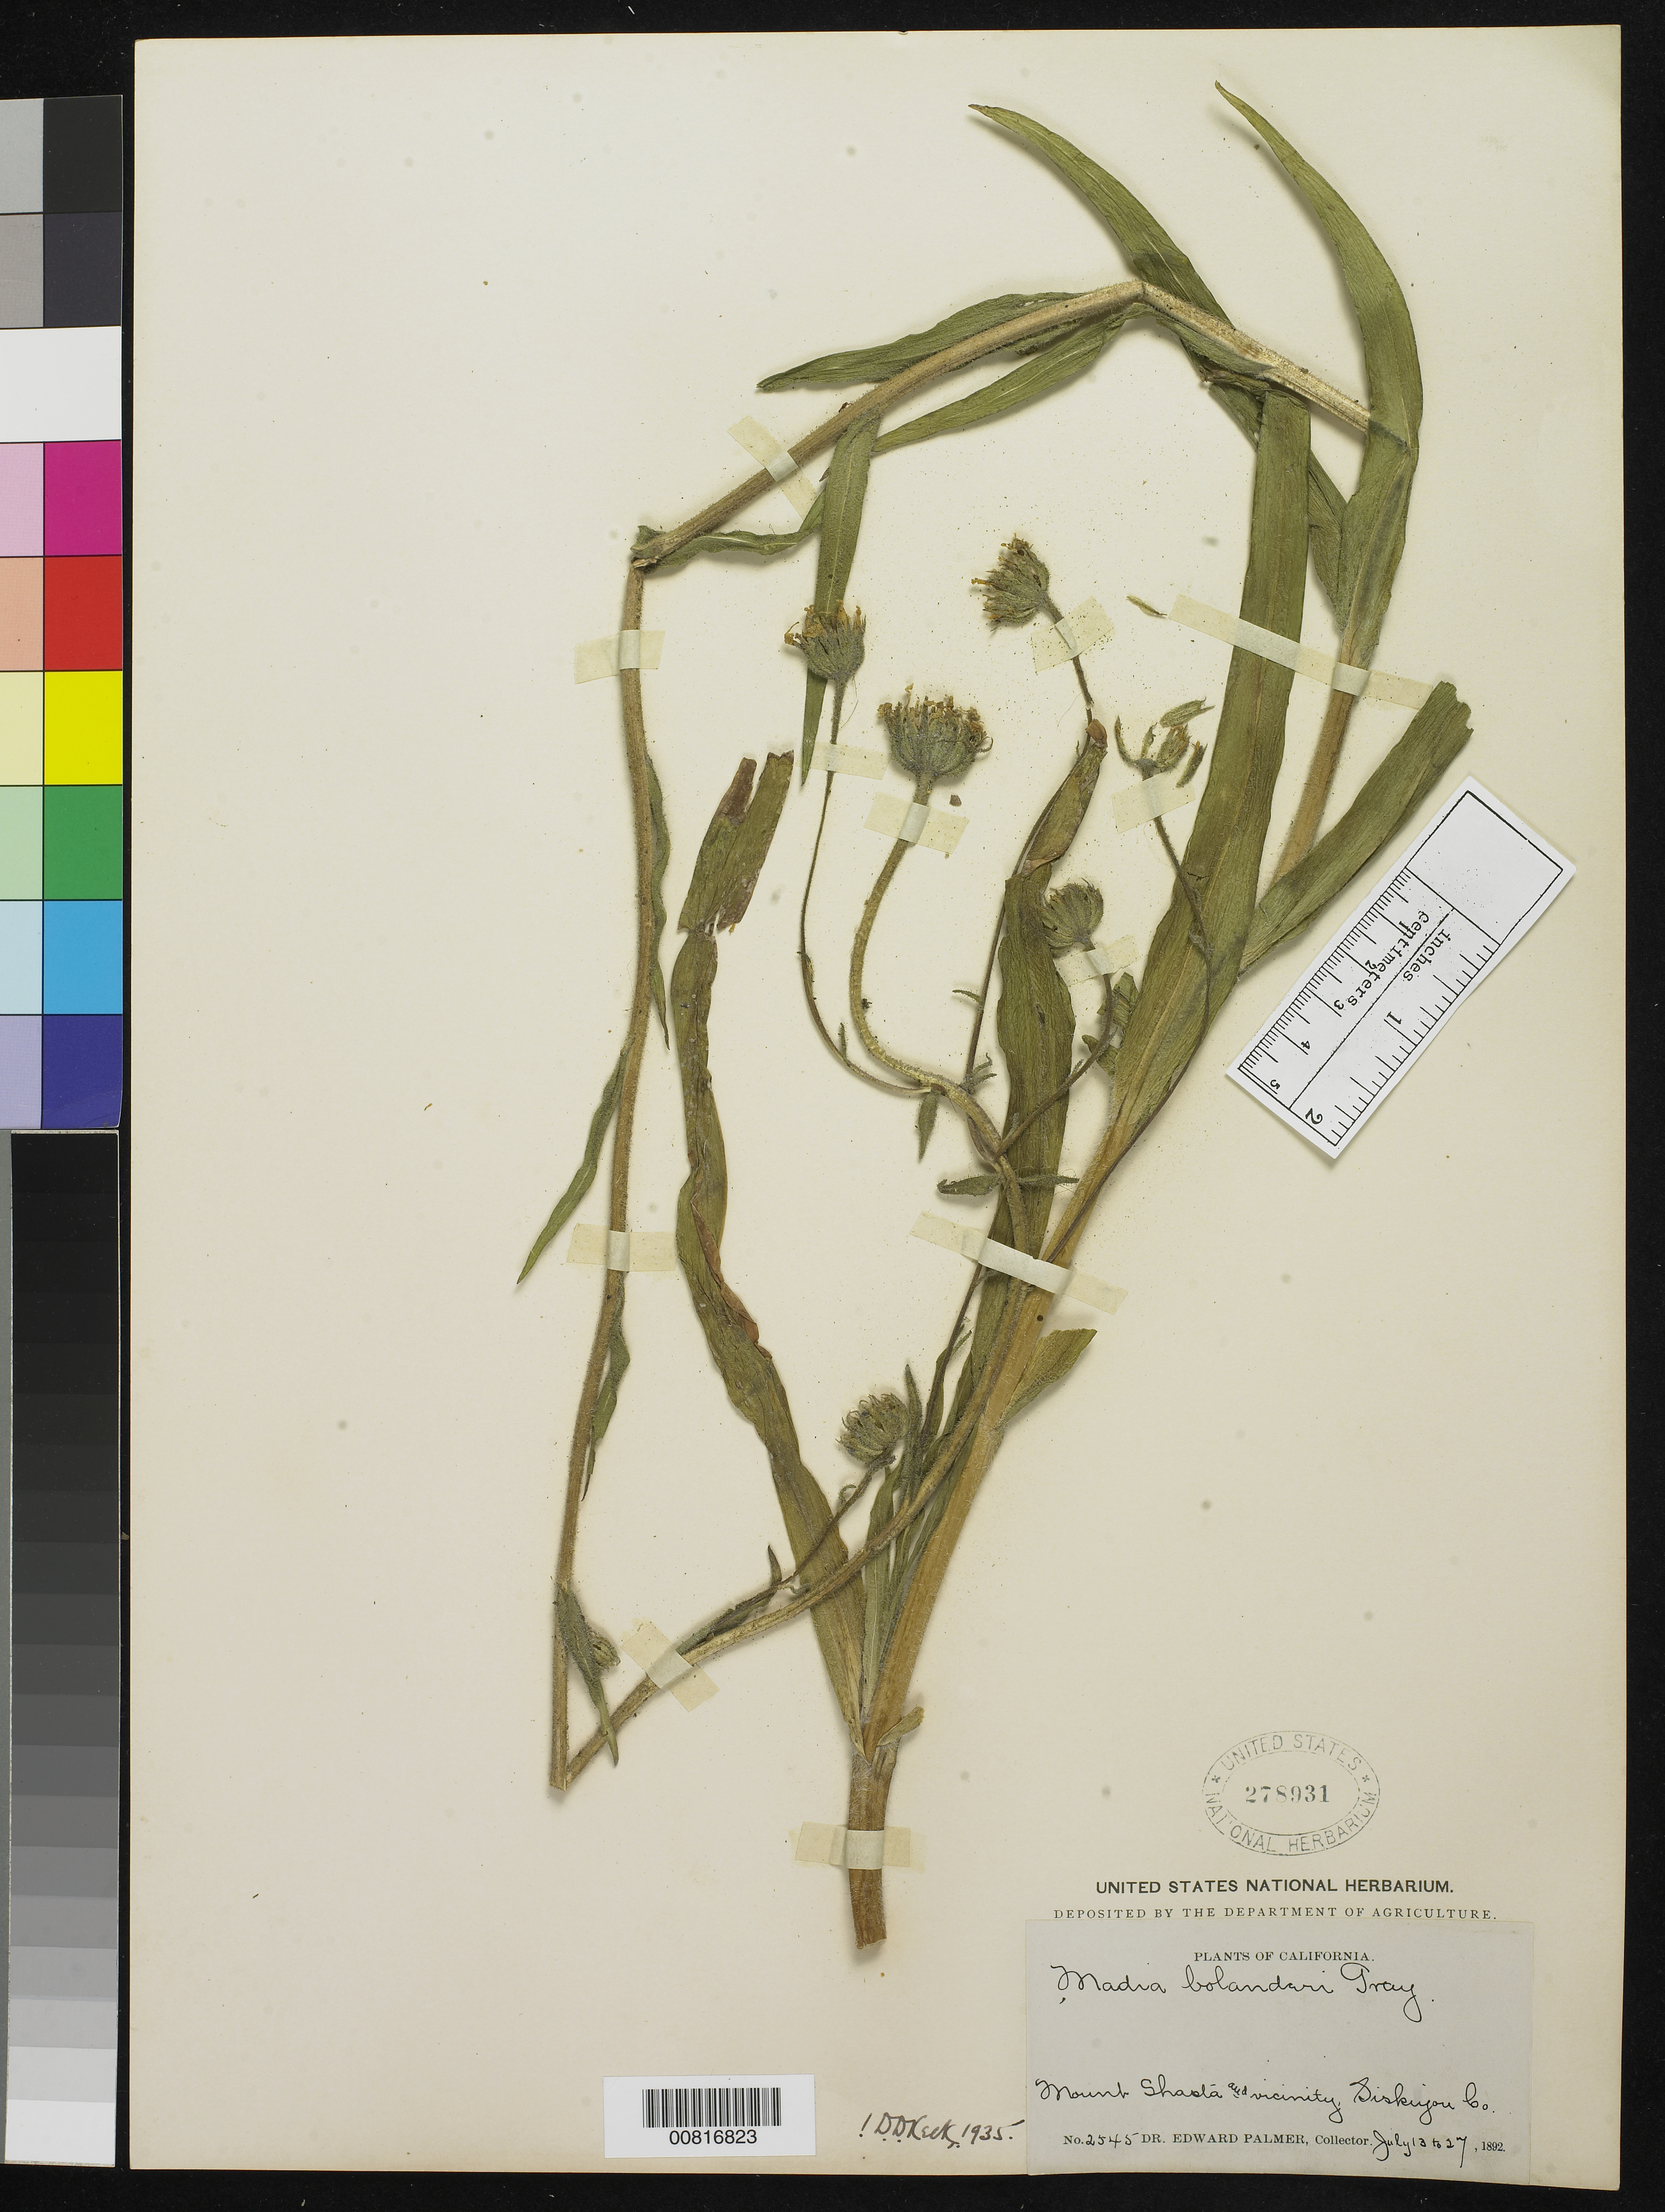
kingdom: Plantae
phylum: Tracheophyta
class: Magnoliopsida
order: Asterales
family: Asteraceae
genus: Madia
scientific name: Madia bolanderi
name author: A. Gray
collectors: E. Palmer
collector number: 2545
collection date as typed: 13 Jul 1892 to 27 Jul 1892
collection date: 1892-07-13/1892-07-27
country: United States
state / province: California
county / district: Siskiyou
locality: Mount Shasta and vicinity, Siskiyou County, California.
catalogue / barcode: US 278931